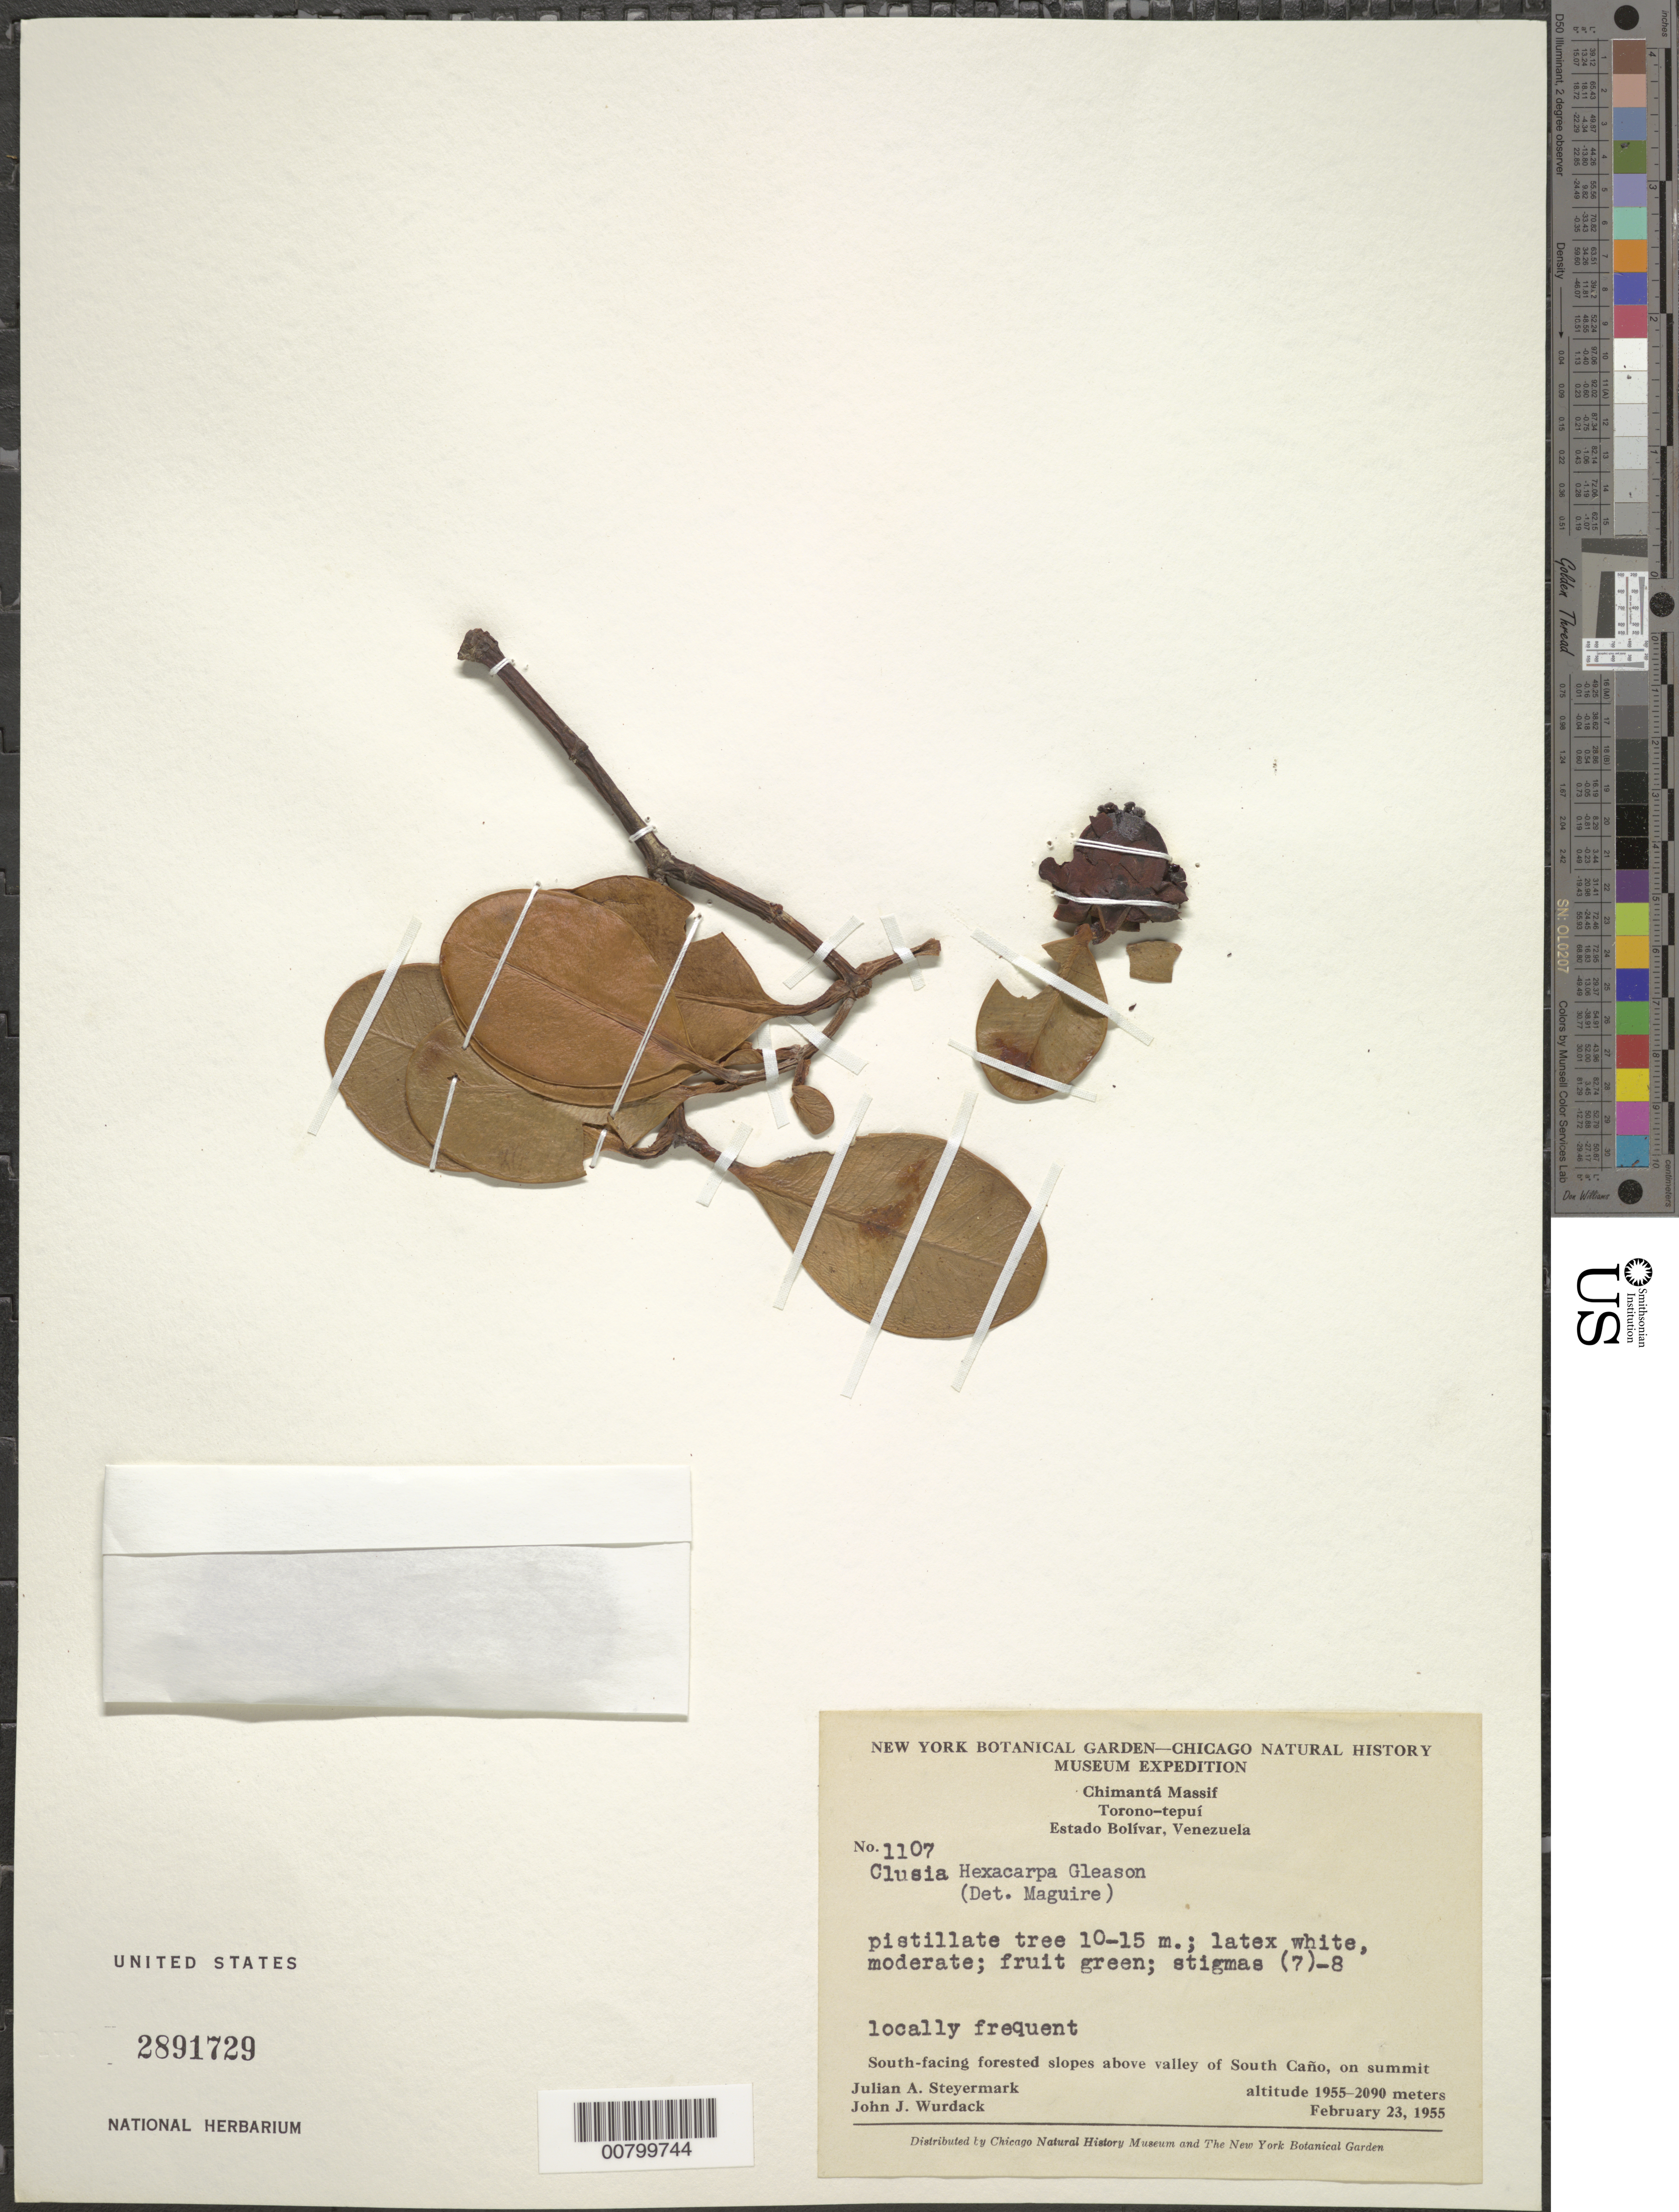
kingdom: Plantae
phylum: Tracheophyta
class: Magnoliopsida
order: Malpighiales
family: Clusiaceae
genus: Clusia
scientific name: Clusia hexacarpa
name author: Gleason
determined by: Maguire, Bassett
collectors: J. Steyermark & J. J. Wurdack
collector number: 55 1107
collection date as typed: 23-Feb-55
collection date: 1955-02-23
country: Venezuela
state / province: Bolívar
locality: Chimantà Massif, Torono-tepuí, above valley of South Caño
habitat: South-facing forested slopes on summit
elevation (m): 1955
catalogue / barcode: US 2891729